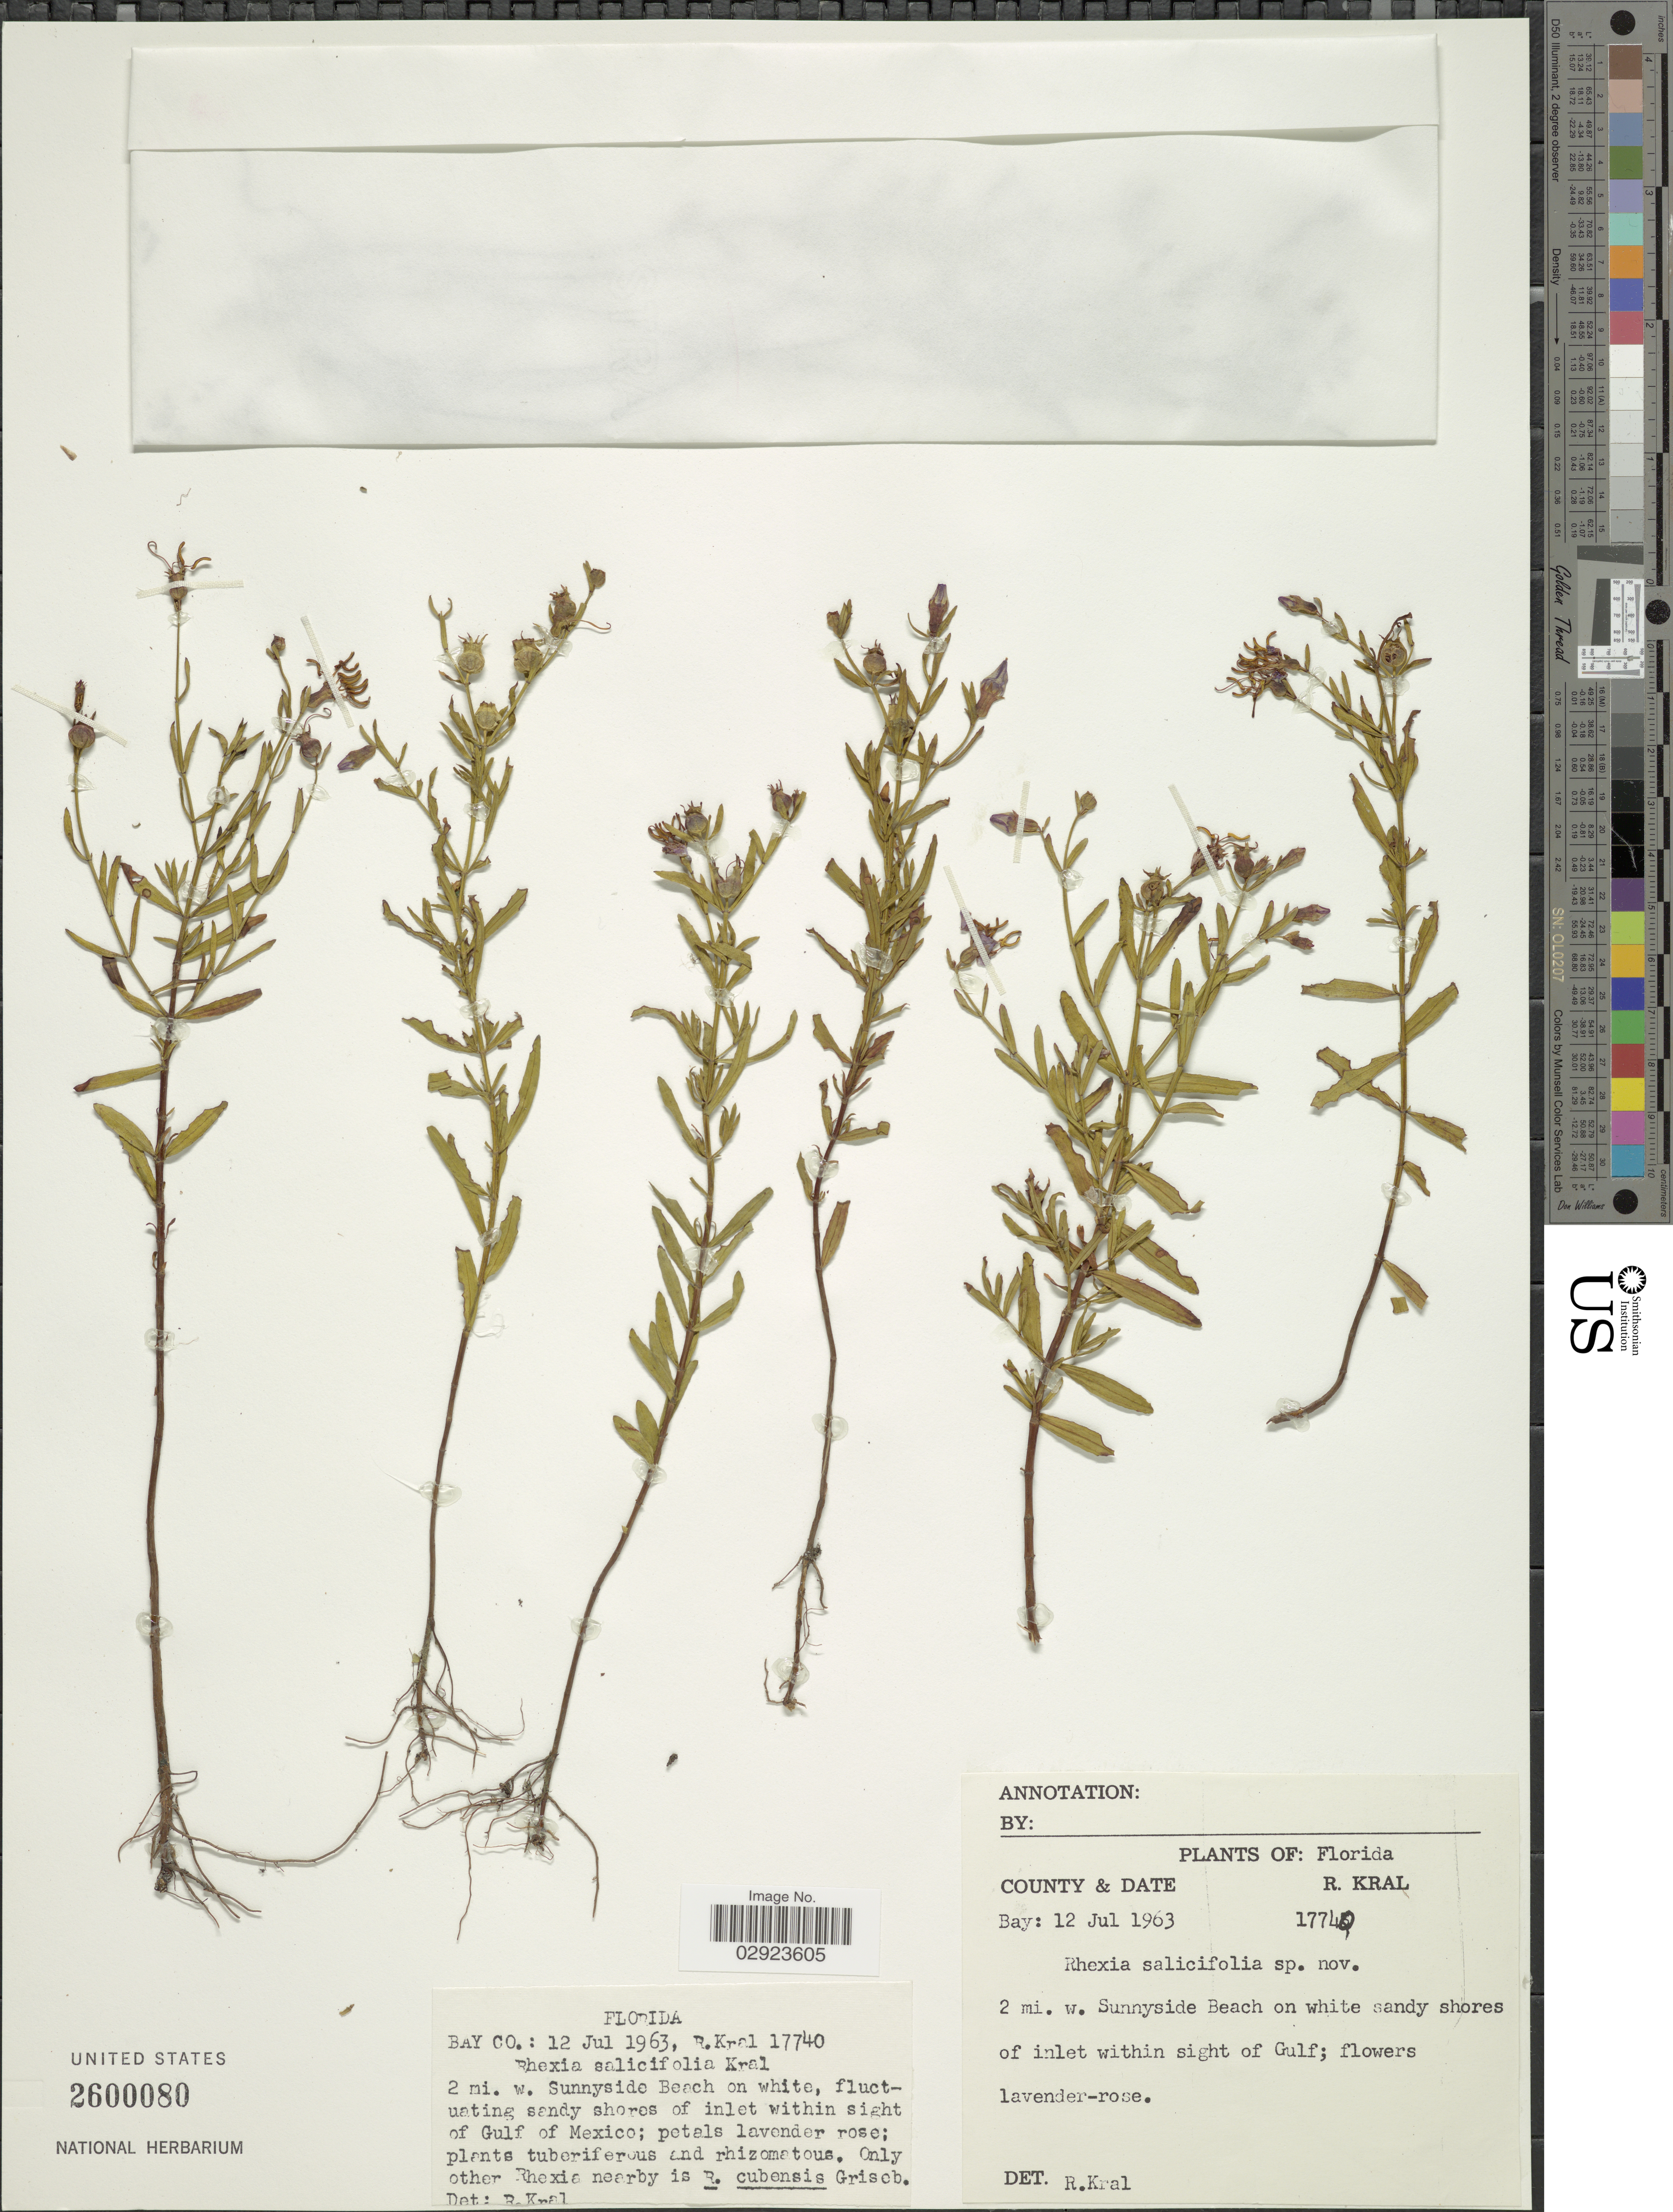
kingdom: Plantae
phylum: Tracheophyta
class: Magnoliopsida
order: Myrtales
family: Melastomataceae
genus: Rhexia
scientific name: Rhexia salicifolia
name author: Kral & Bostick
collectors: R. Kral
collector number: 17740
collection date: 1963-07-12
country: United States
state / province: Florida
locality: Bay. 2 mi. w. Sunnyside Beach on white sandy shores of inlet within sight of Gulf.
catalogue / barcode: US 2600080